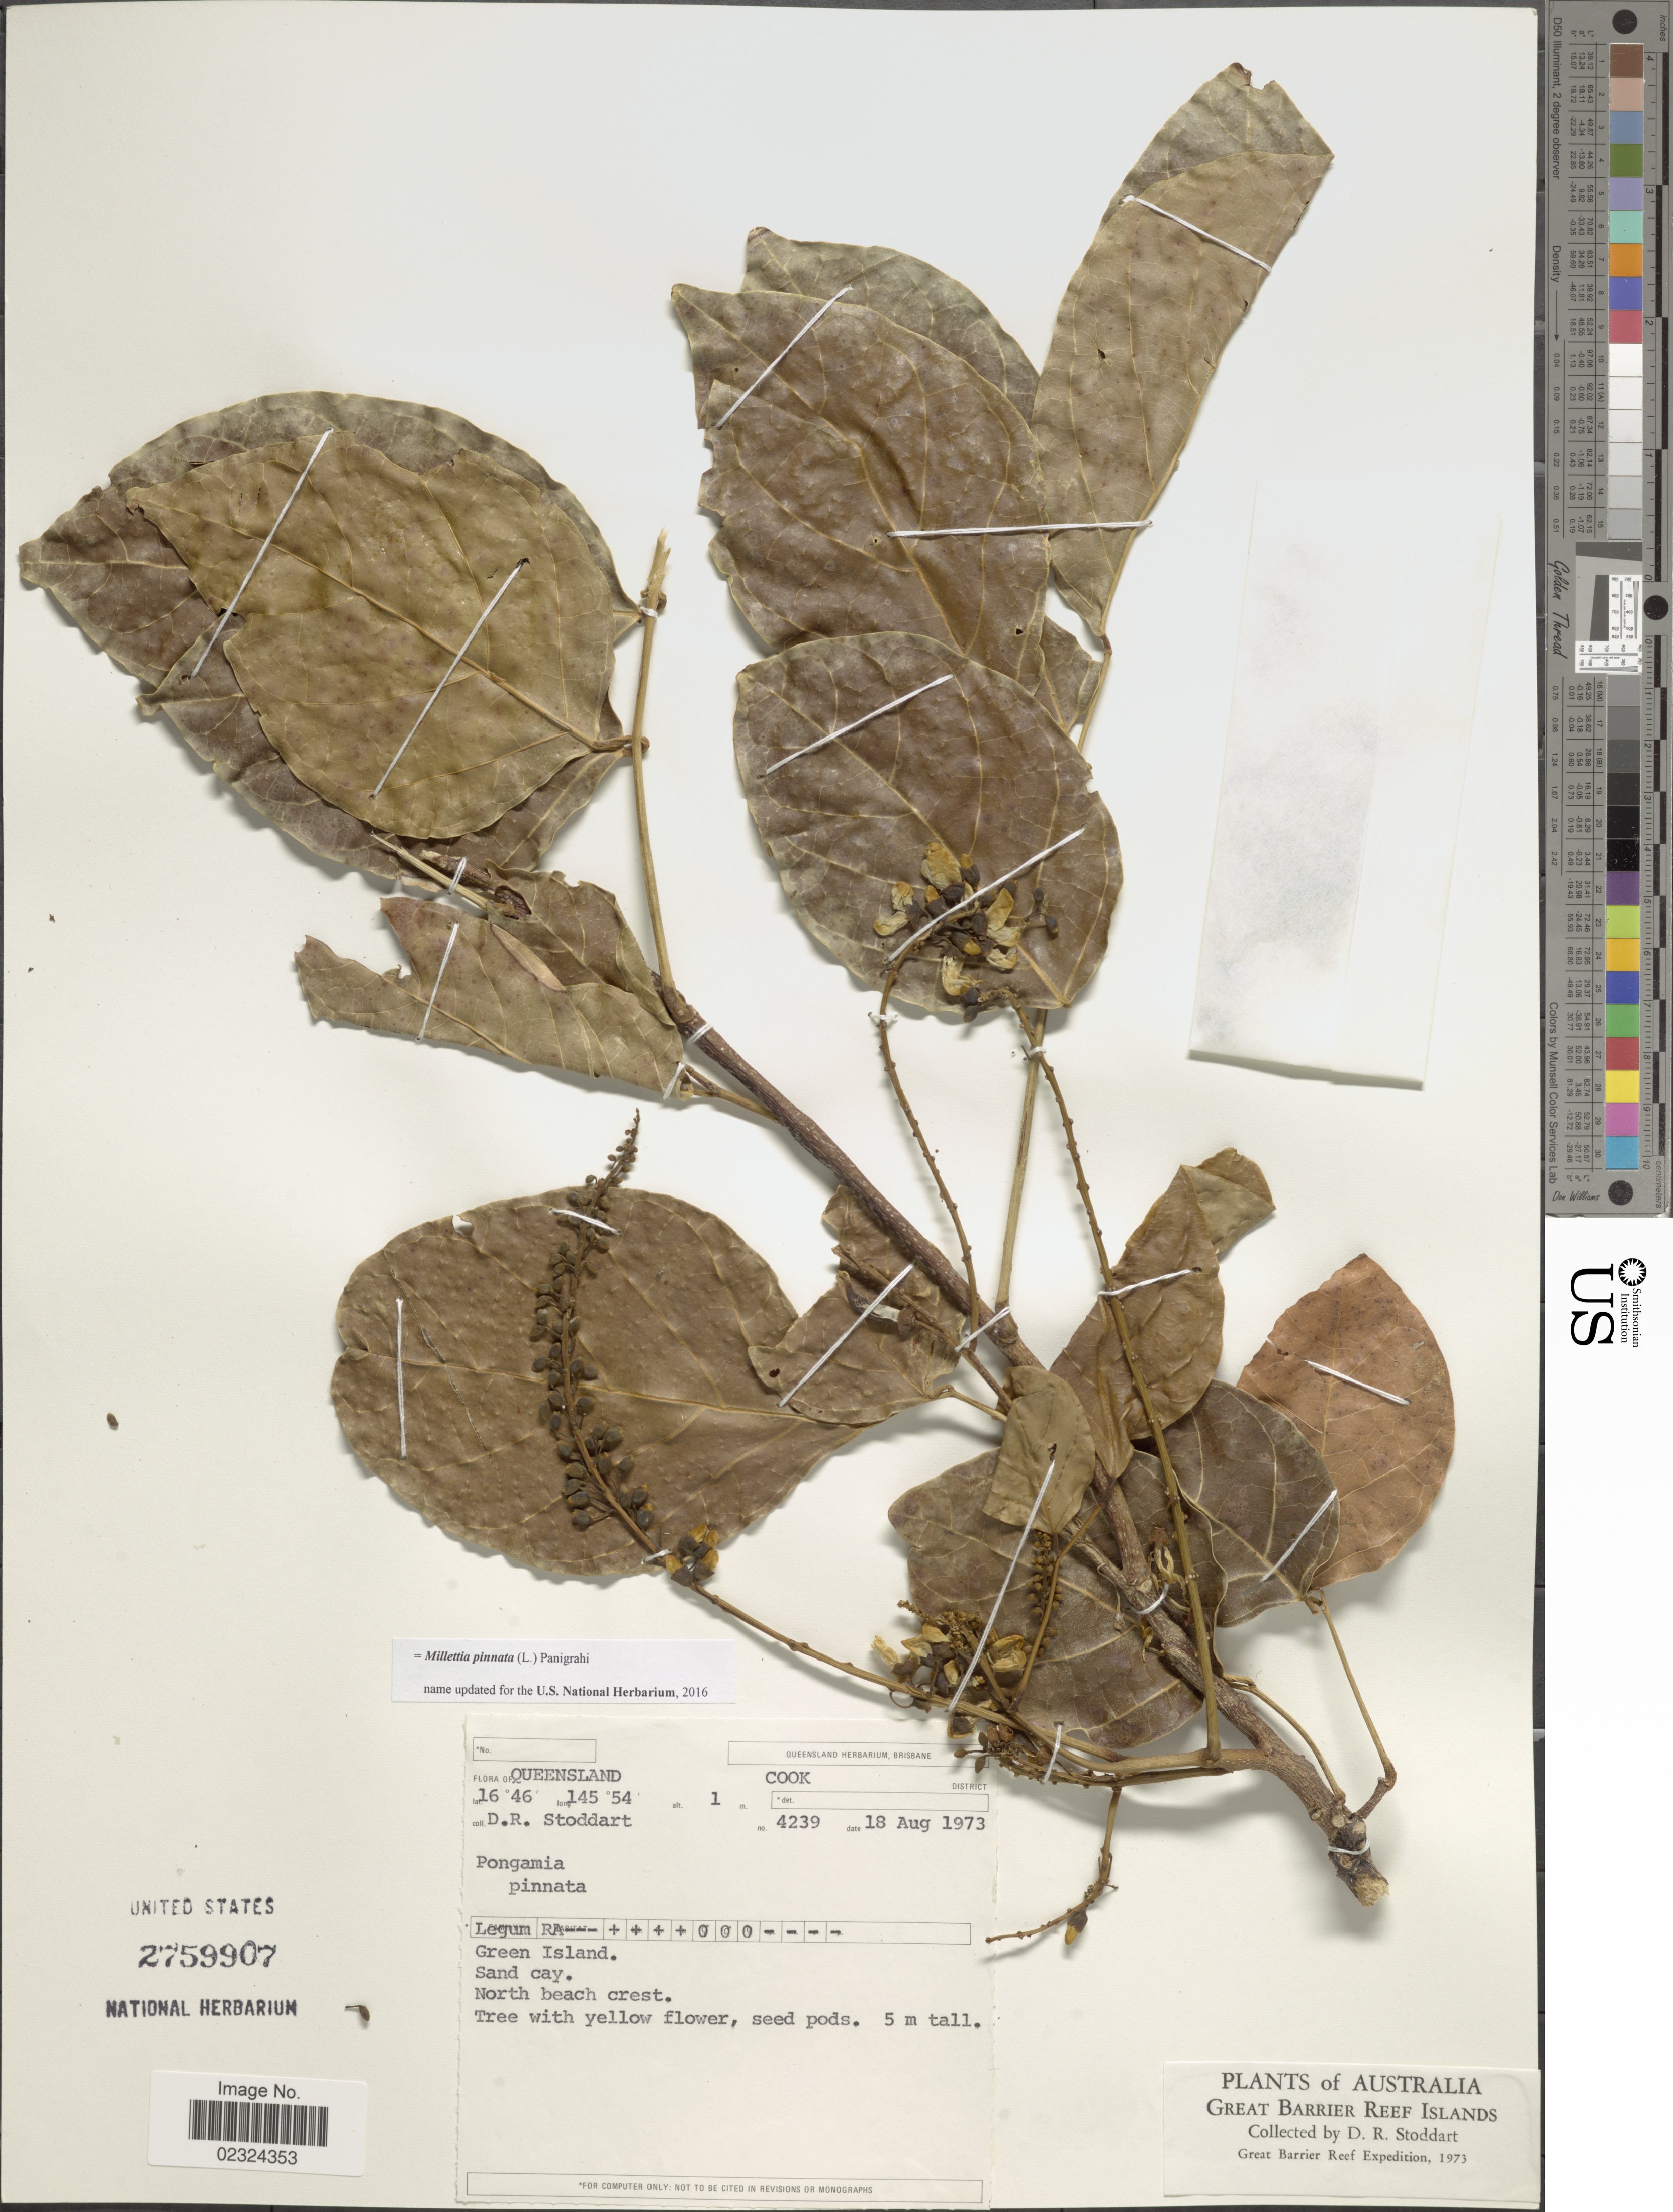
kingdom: Plantae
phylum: Tracheophyta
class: Magnoliopsida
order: Fabales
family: Fabaceae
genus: Millettia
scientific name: Millettia sp.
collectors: D. R. Stoddart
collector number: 4239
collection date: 1973-08-18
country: Australia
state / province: Queensland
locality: Green Island. Great Barrier Reef Islands. Cook district.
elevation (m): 1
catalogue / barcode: US 2759907